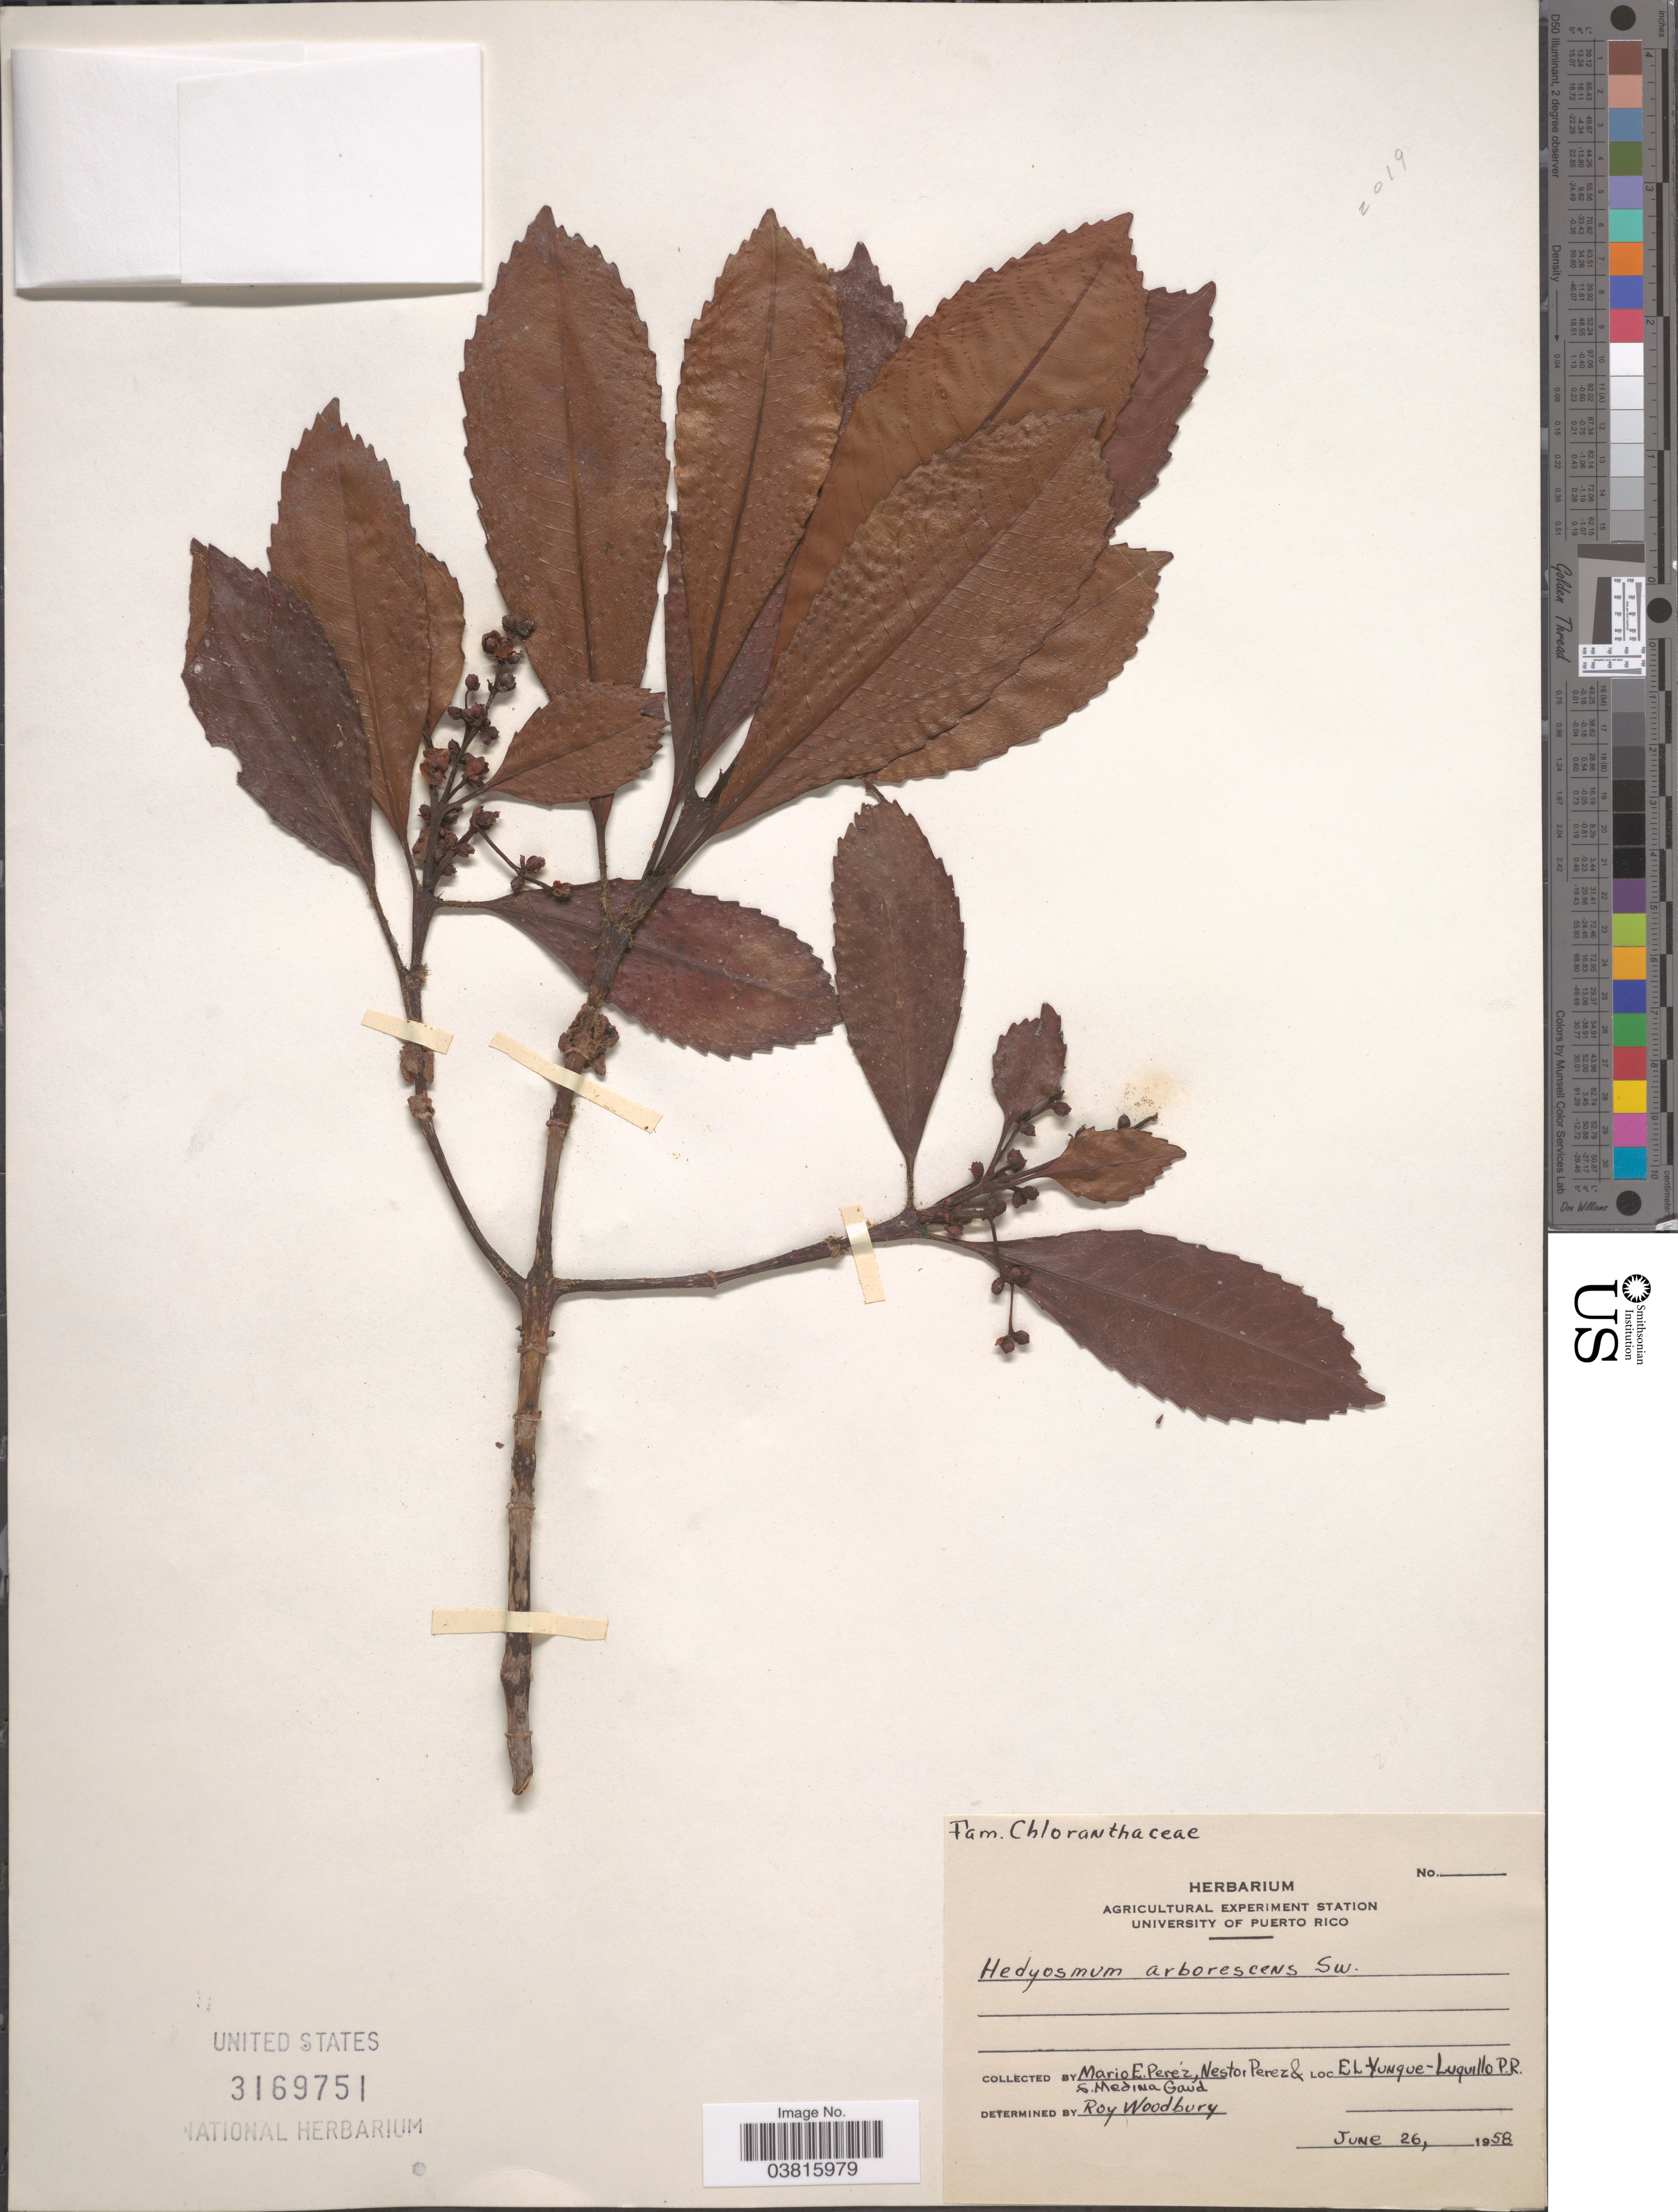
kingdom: Plantae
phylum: Tracheophyta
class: Magnoliopsida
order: Chloranthales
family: Chloranthaceae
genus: Hedyosmum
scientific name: Hedyosmum arborescens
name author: Sw.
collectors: M. E. Véliz P., N. Jimenez-Pérez & M. Gaud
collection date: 1958-06-26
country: Puerto Rico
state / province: Luquillo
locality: El Yunque.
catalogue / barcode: US 3169751